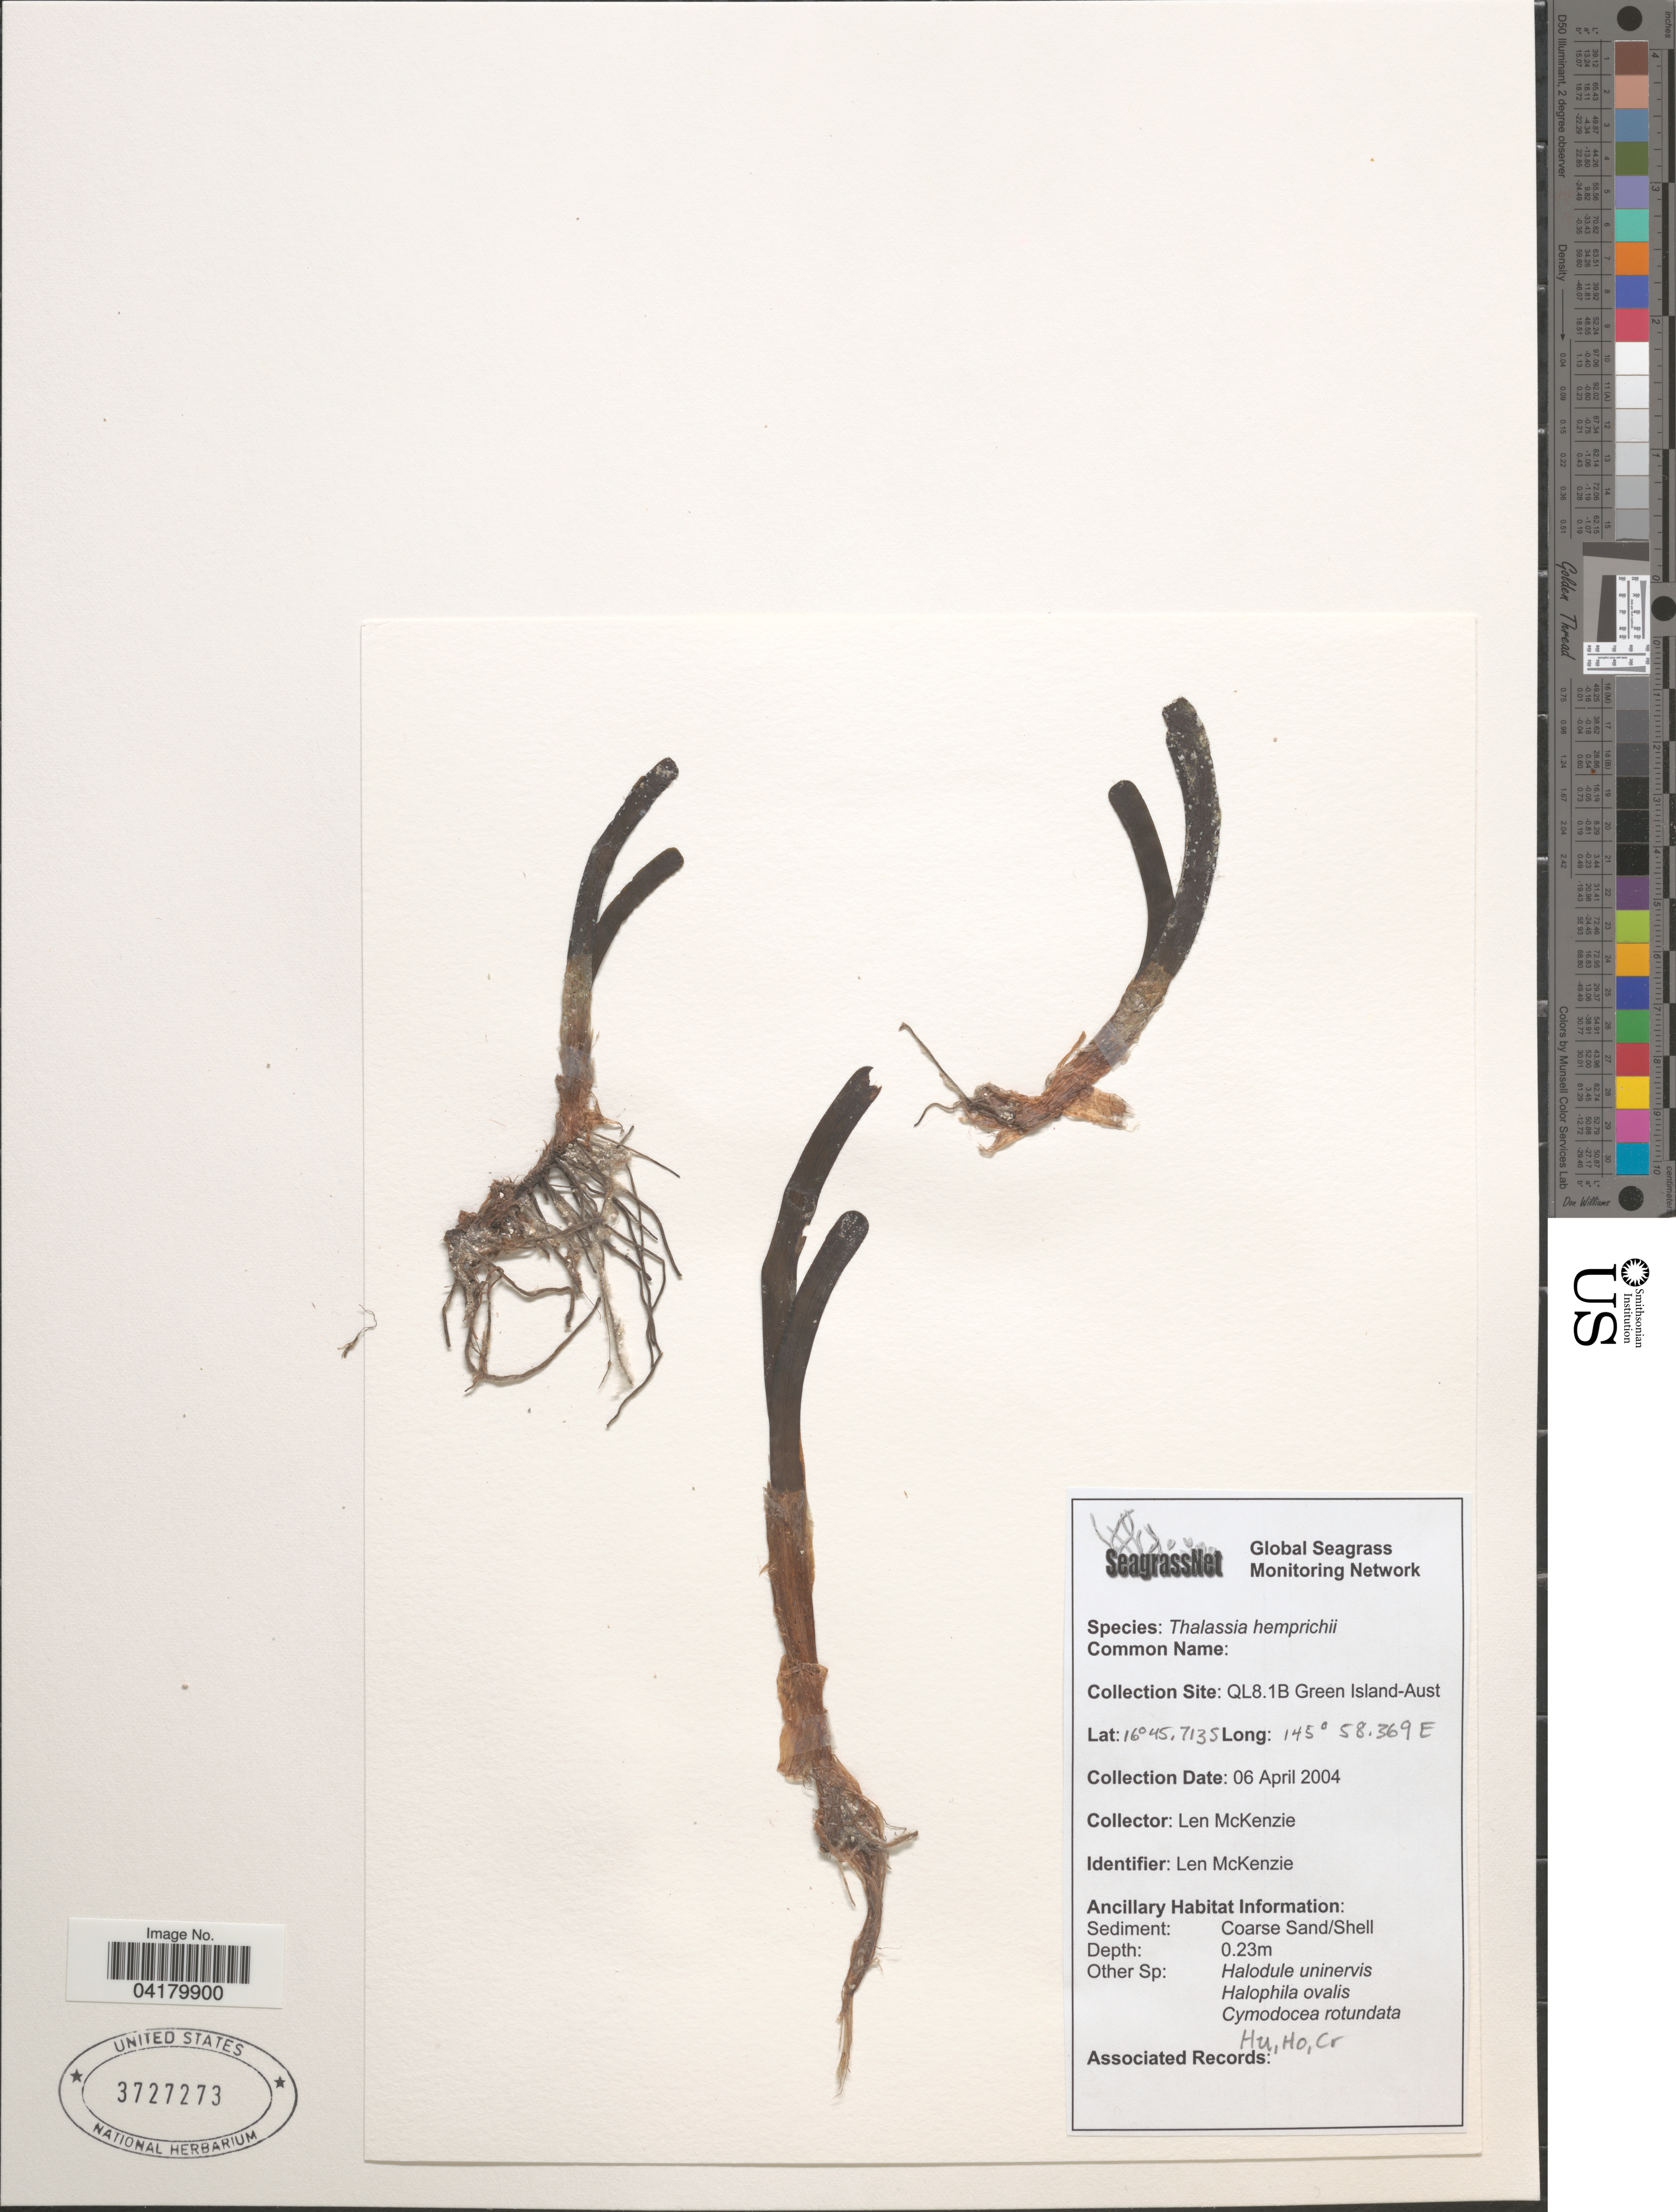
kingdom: Plantae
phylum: Tracheophyta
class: Liliopsida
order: Alismatales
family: Hydrocharitaceae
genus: Thalassia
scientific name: Thalassia hemprichii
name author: Asch.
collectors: L. McKenzie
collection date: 2004-04-06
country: Australia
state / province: Queensland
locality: Collection Site: QL8.1B Green Island.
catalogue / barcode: US 3727273